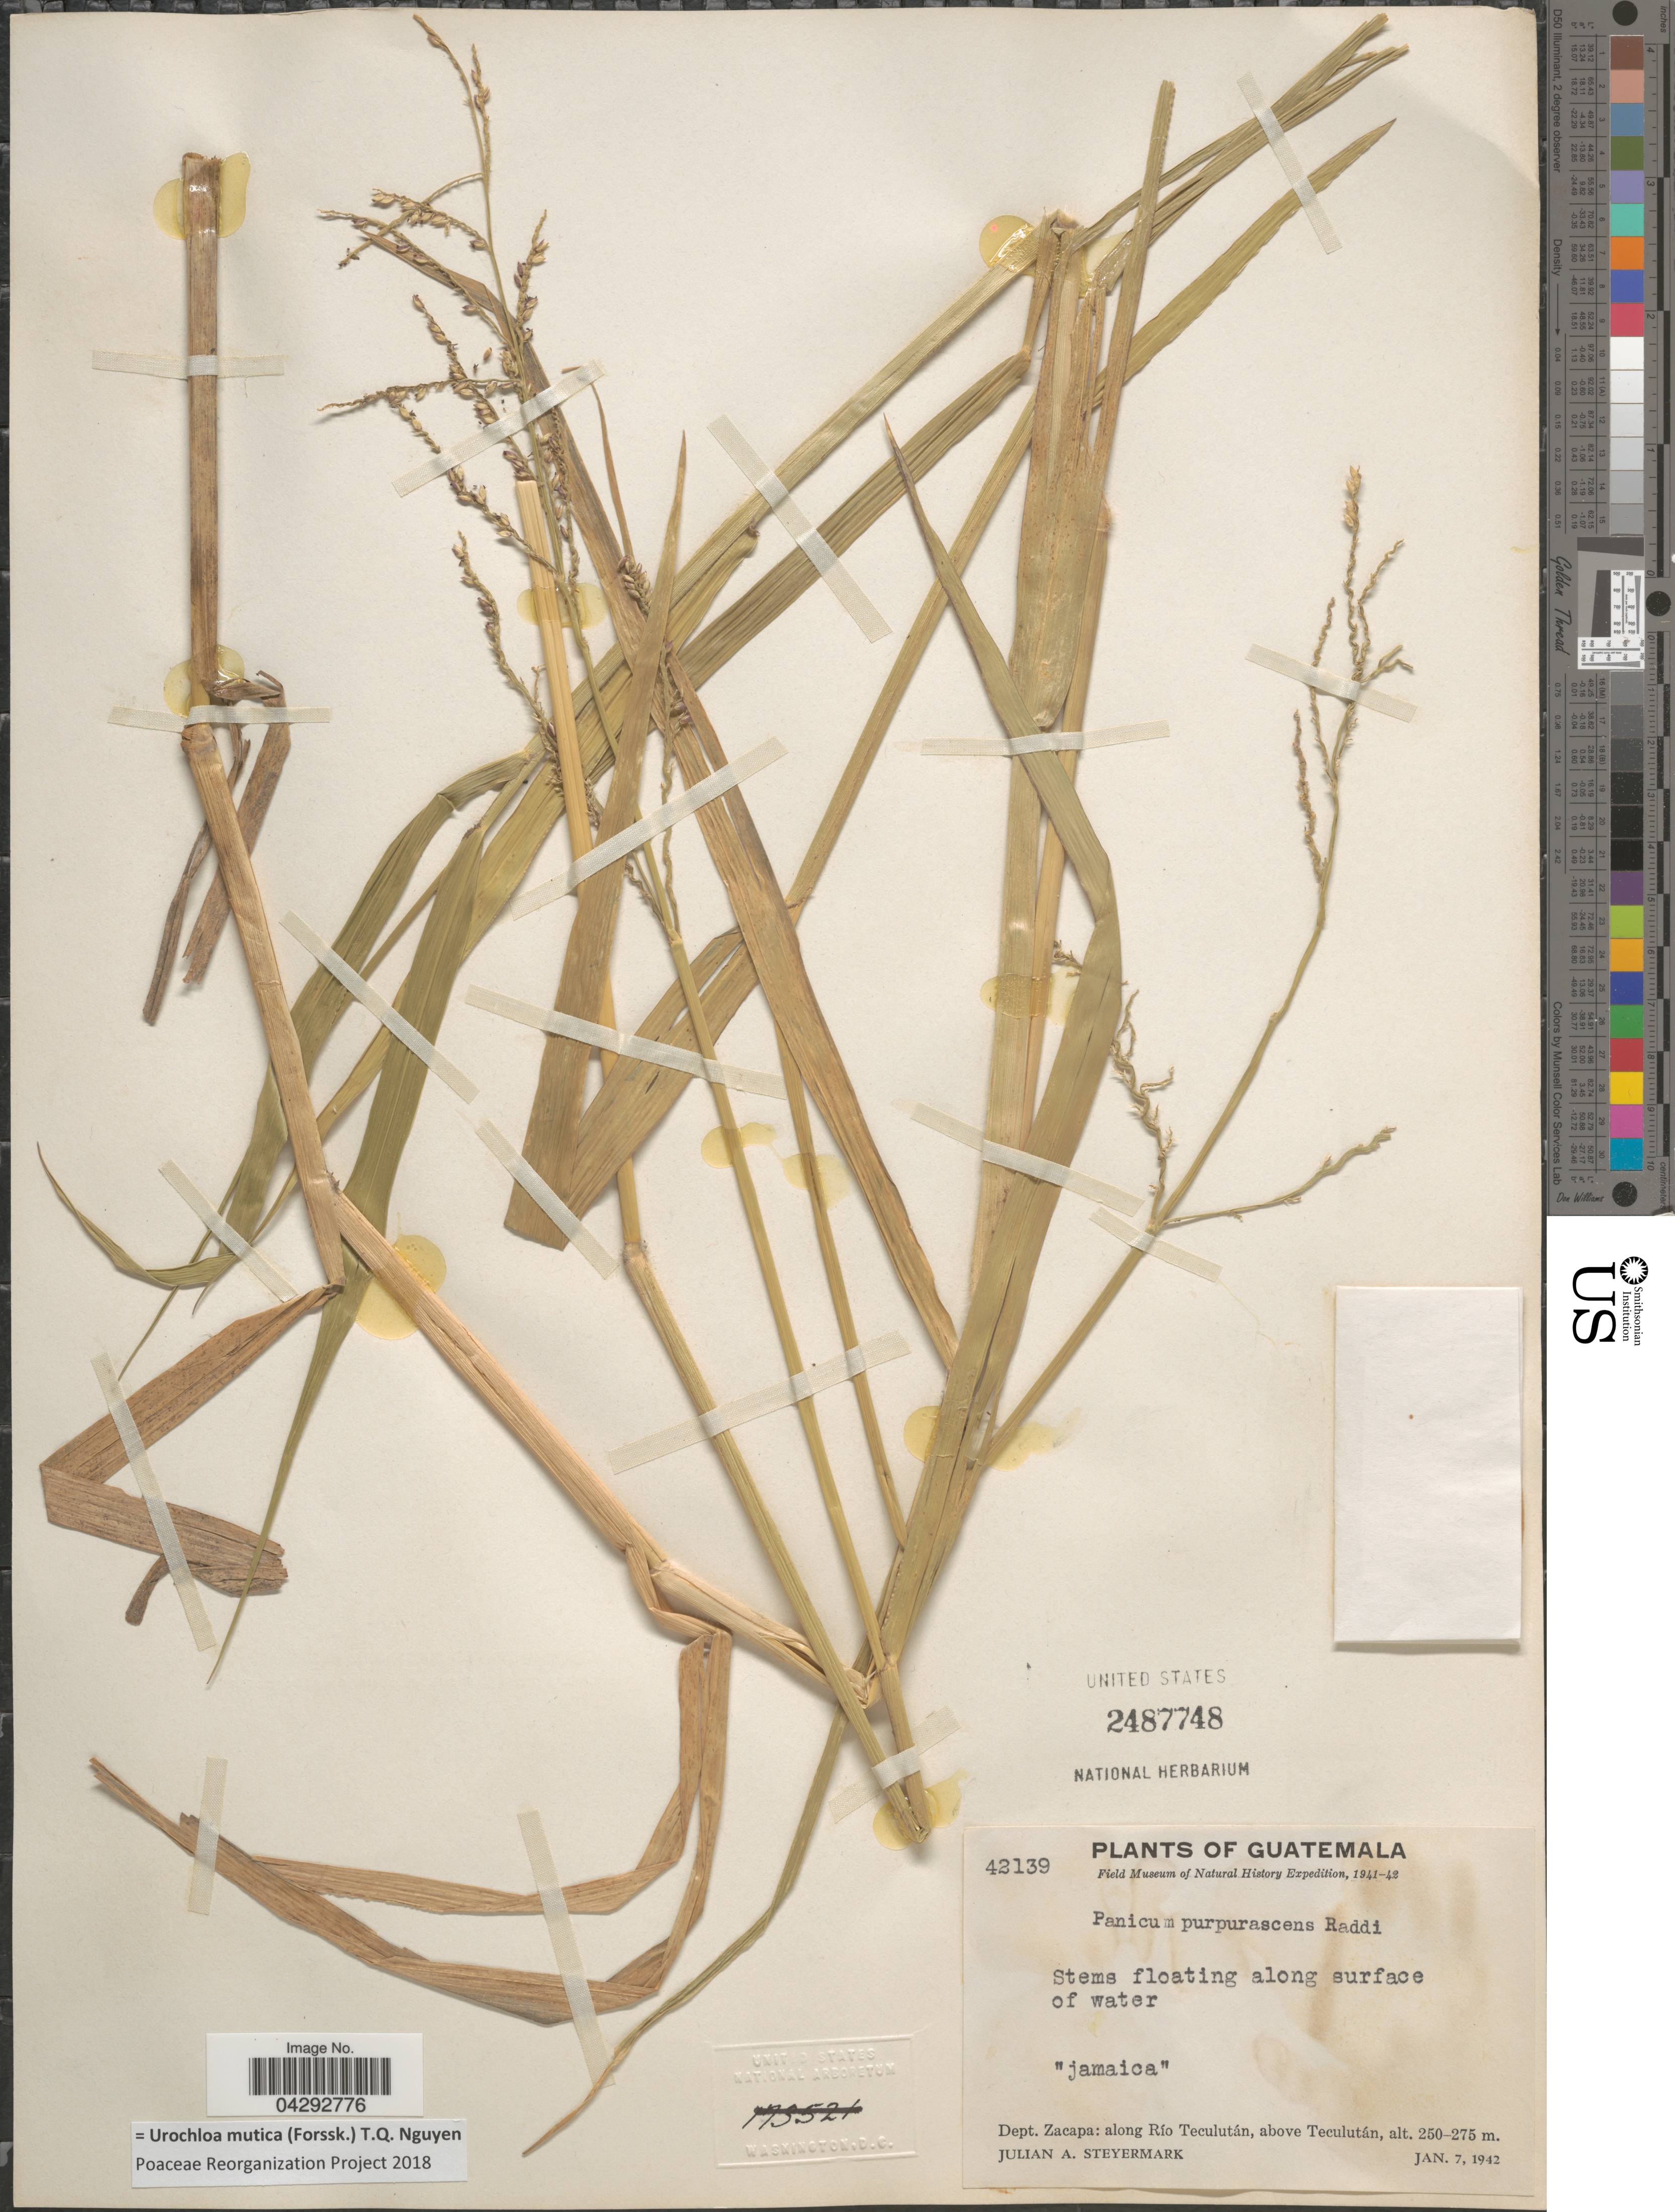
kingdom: Plantae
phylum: Tracheophyta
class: Liliopsida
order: Poales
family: Poaceae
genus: Urochloa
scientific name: Urochloa mutica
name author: (Forssk.) T.Q. Nguyen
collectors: J. Steyermark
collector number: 42139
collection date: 1942-01-07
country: Guatemala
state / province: Zacapa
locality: Field Museum of Natural History Expedition, 1941-42. Dept. Zacapa: along Río Teculután, above Teculután.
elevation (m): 250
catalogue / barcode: US 2487748